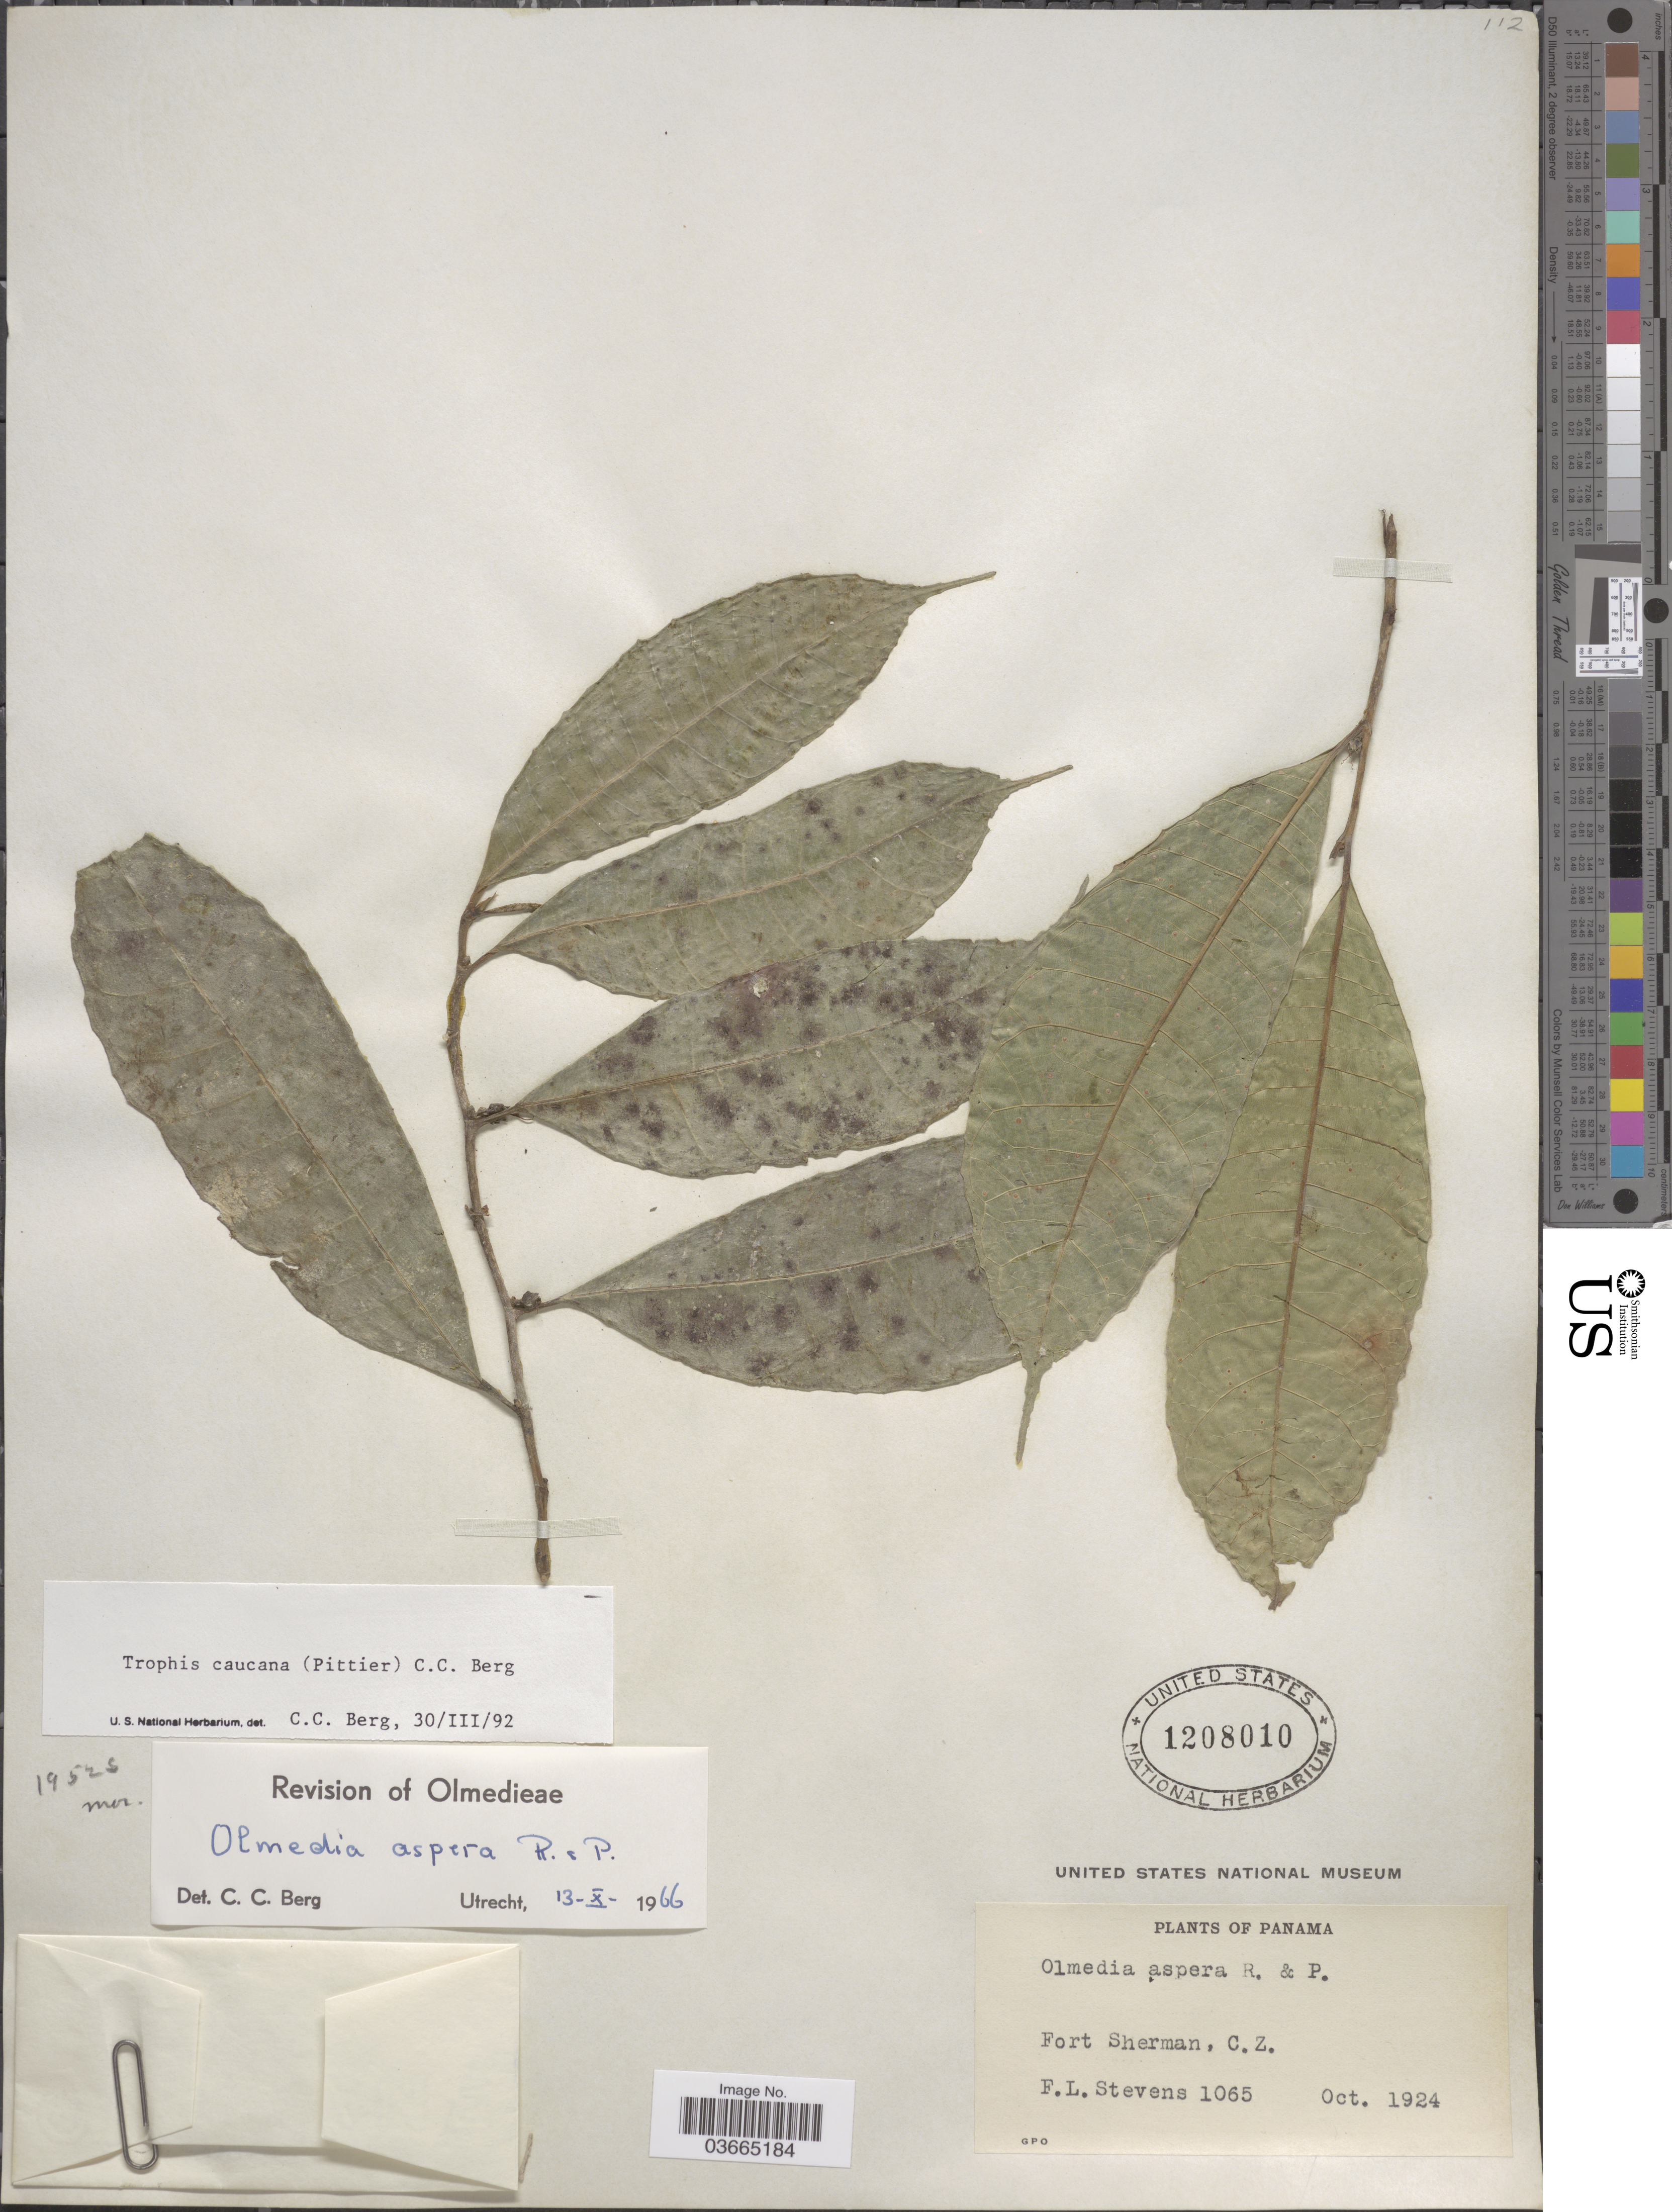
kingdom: Plantae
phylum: Tracheophyta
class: Magnoliopsida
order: Rosales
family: Moraceae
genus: Olmedia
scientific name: Olmedia aspera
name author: Ruiz & Pav.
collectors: F. L. Stevens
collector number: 1065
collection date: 1924-10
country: Panama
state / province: Colón / Panamá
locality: Fort Sherman, C.Z.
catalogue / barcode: US 1208010